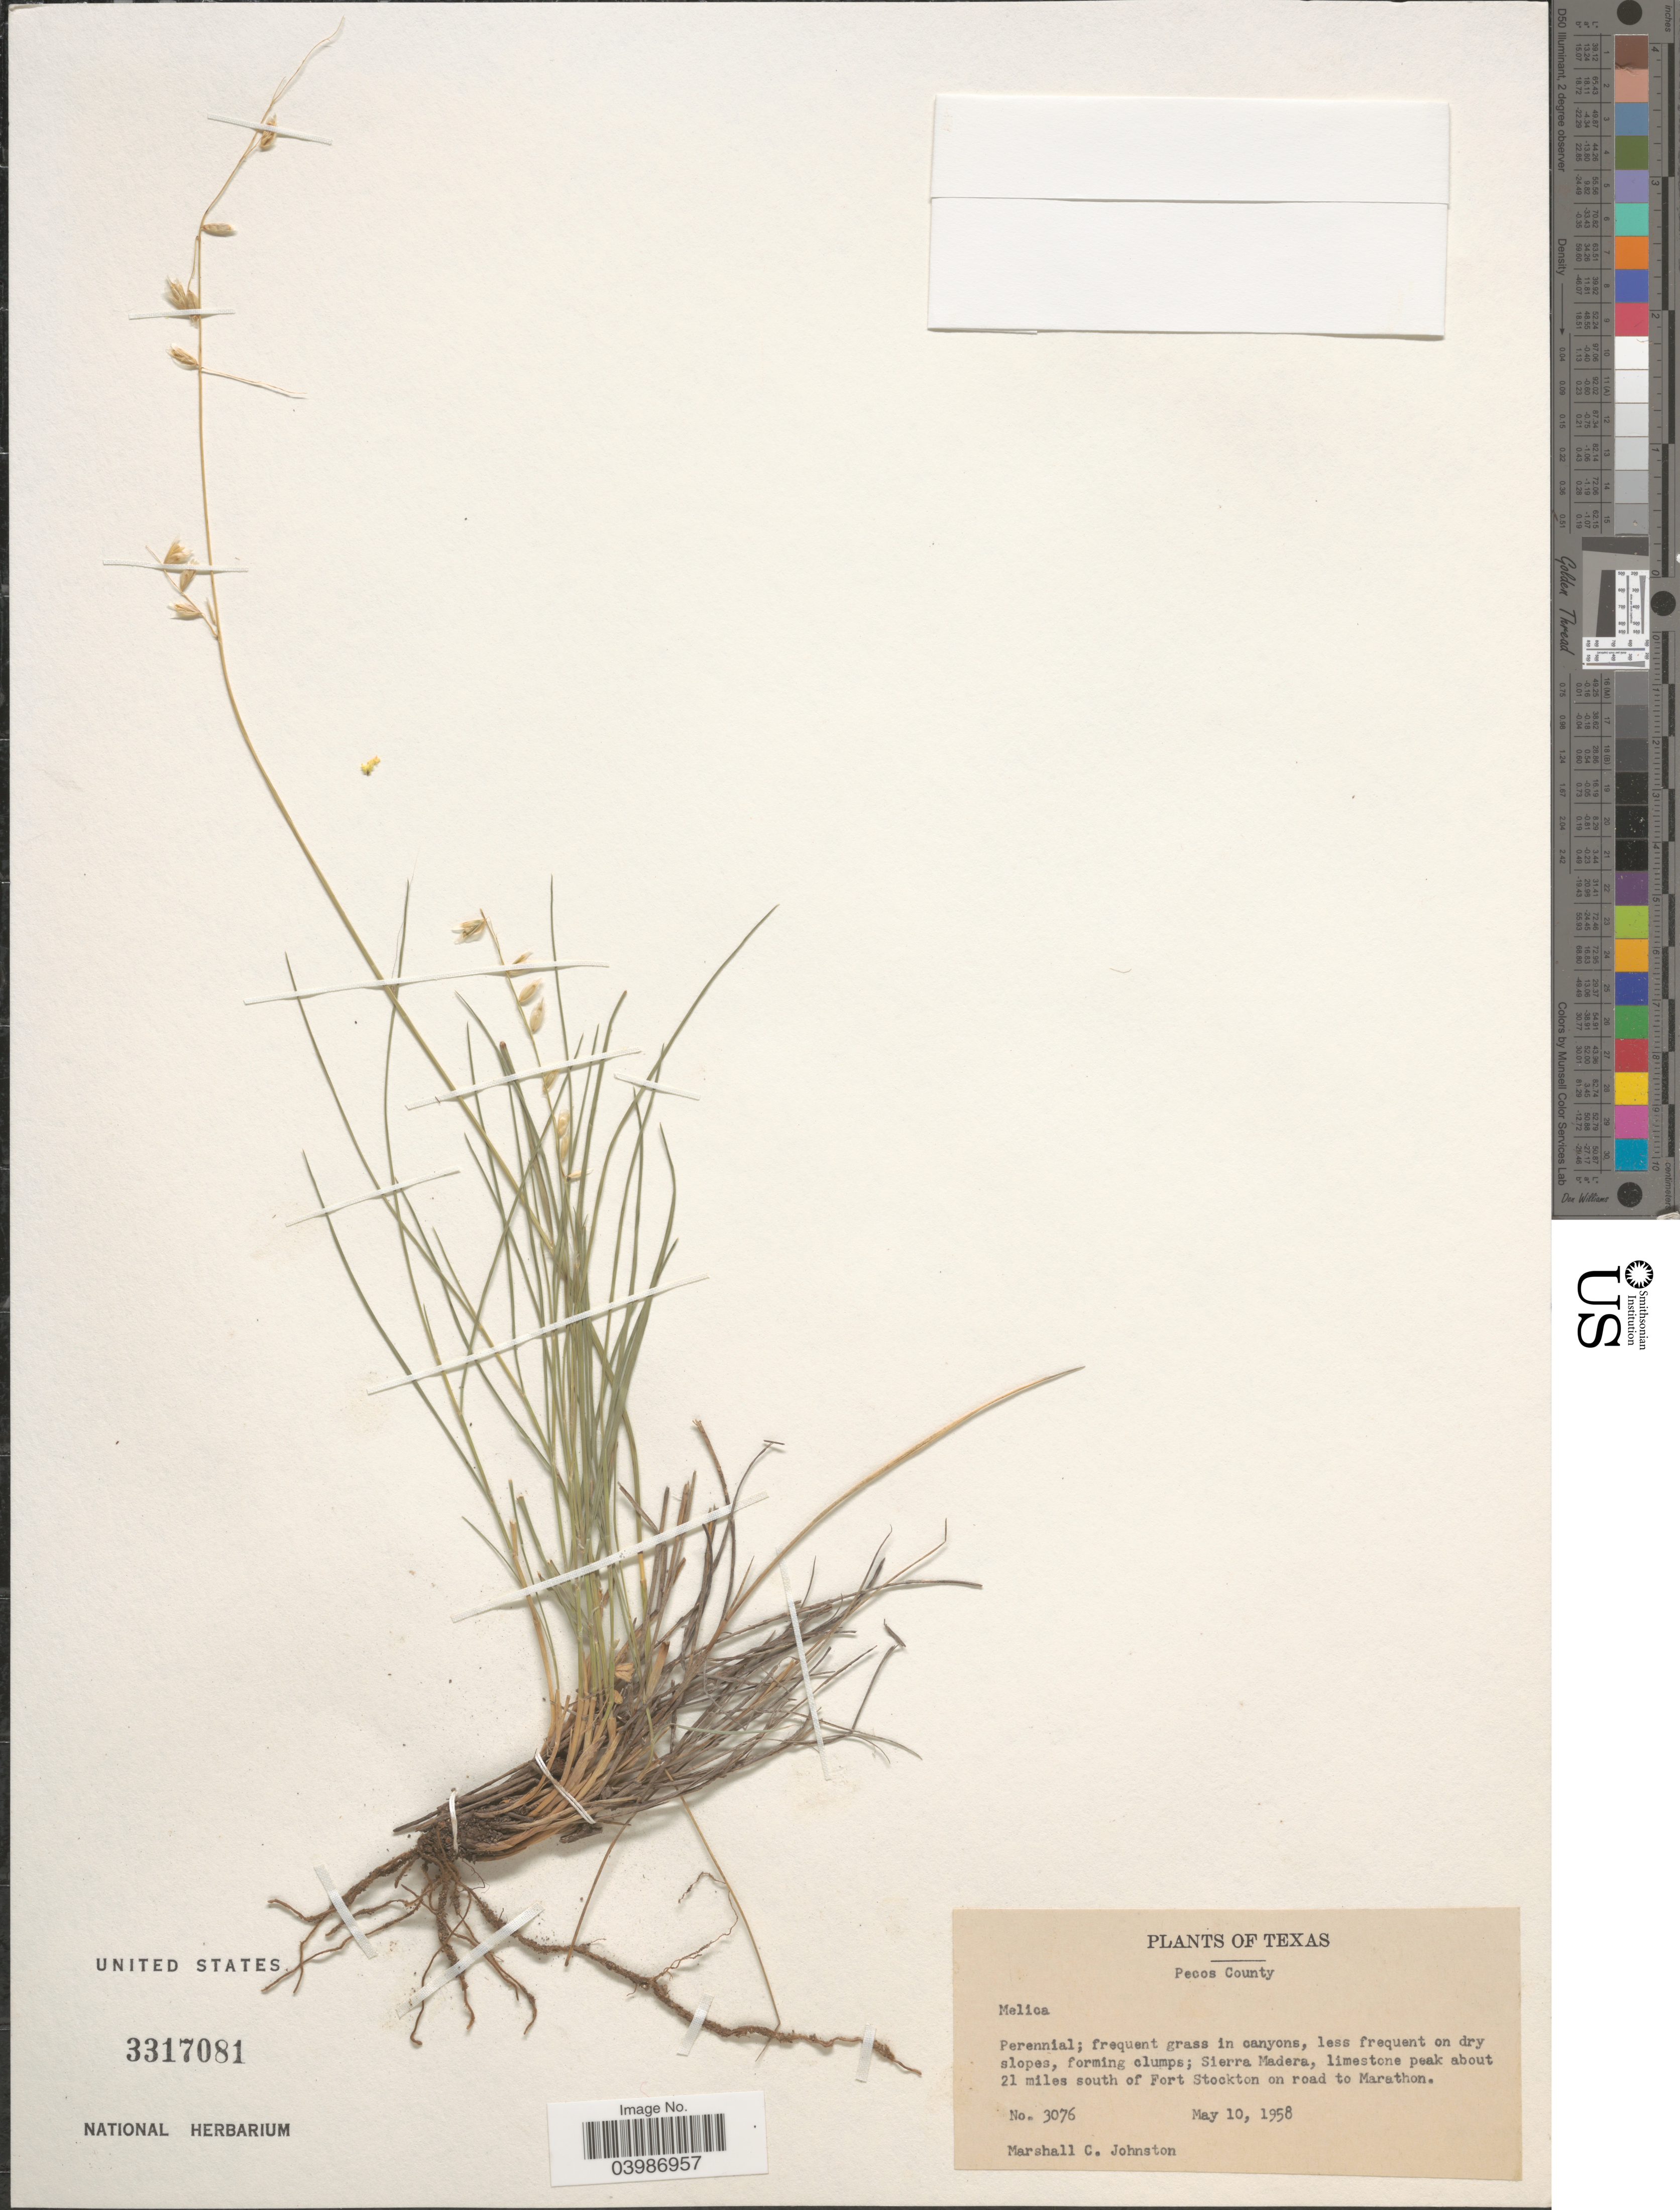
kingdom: Plantae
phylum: Tracheophyta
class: Liliopsida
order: Poales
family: Poaceae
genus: Melica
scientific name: Melica sp.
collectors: M. Johnston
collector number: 3076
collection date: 1958-05-10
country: United States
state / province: Texas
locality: Pecos County. Sierra Madera, limestone peak about 21 miles south of Fort Stockton on road to Marathon.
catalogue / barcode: US 3317081